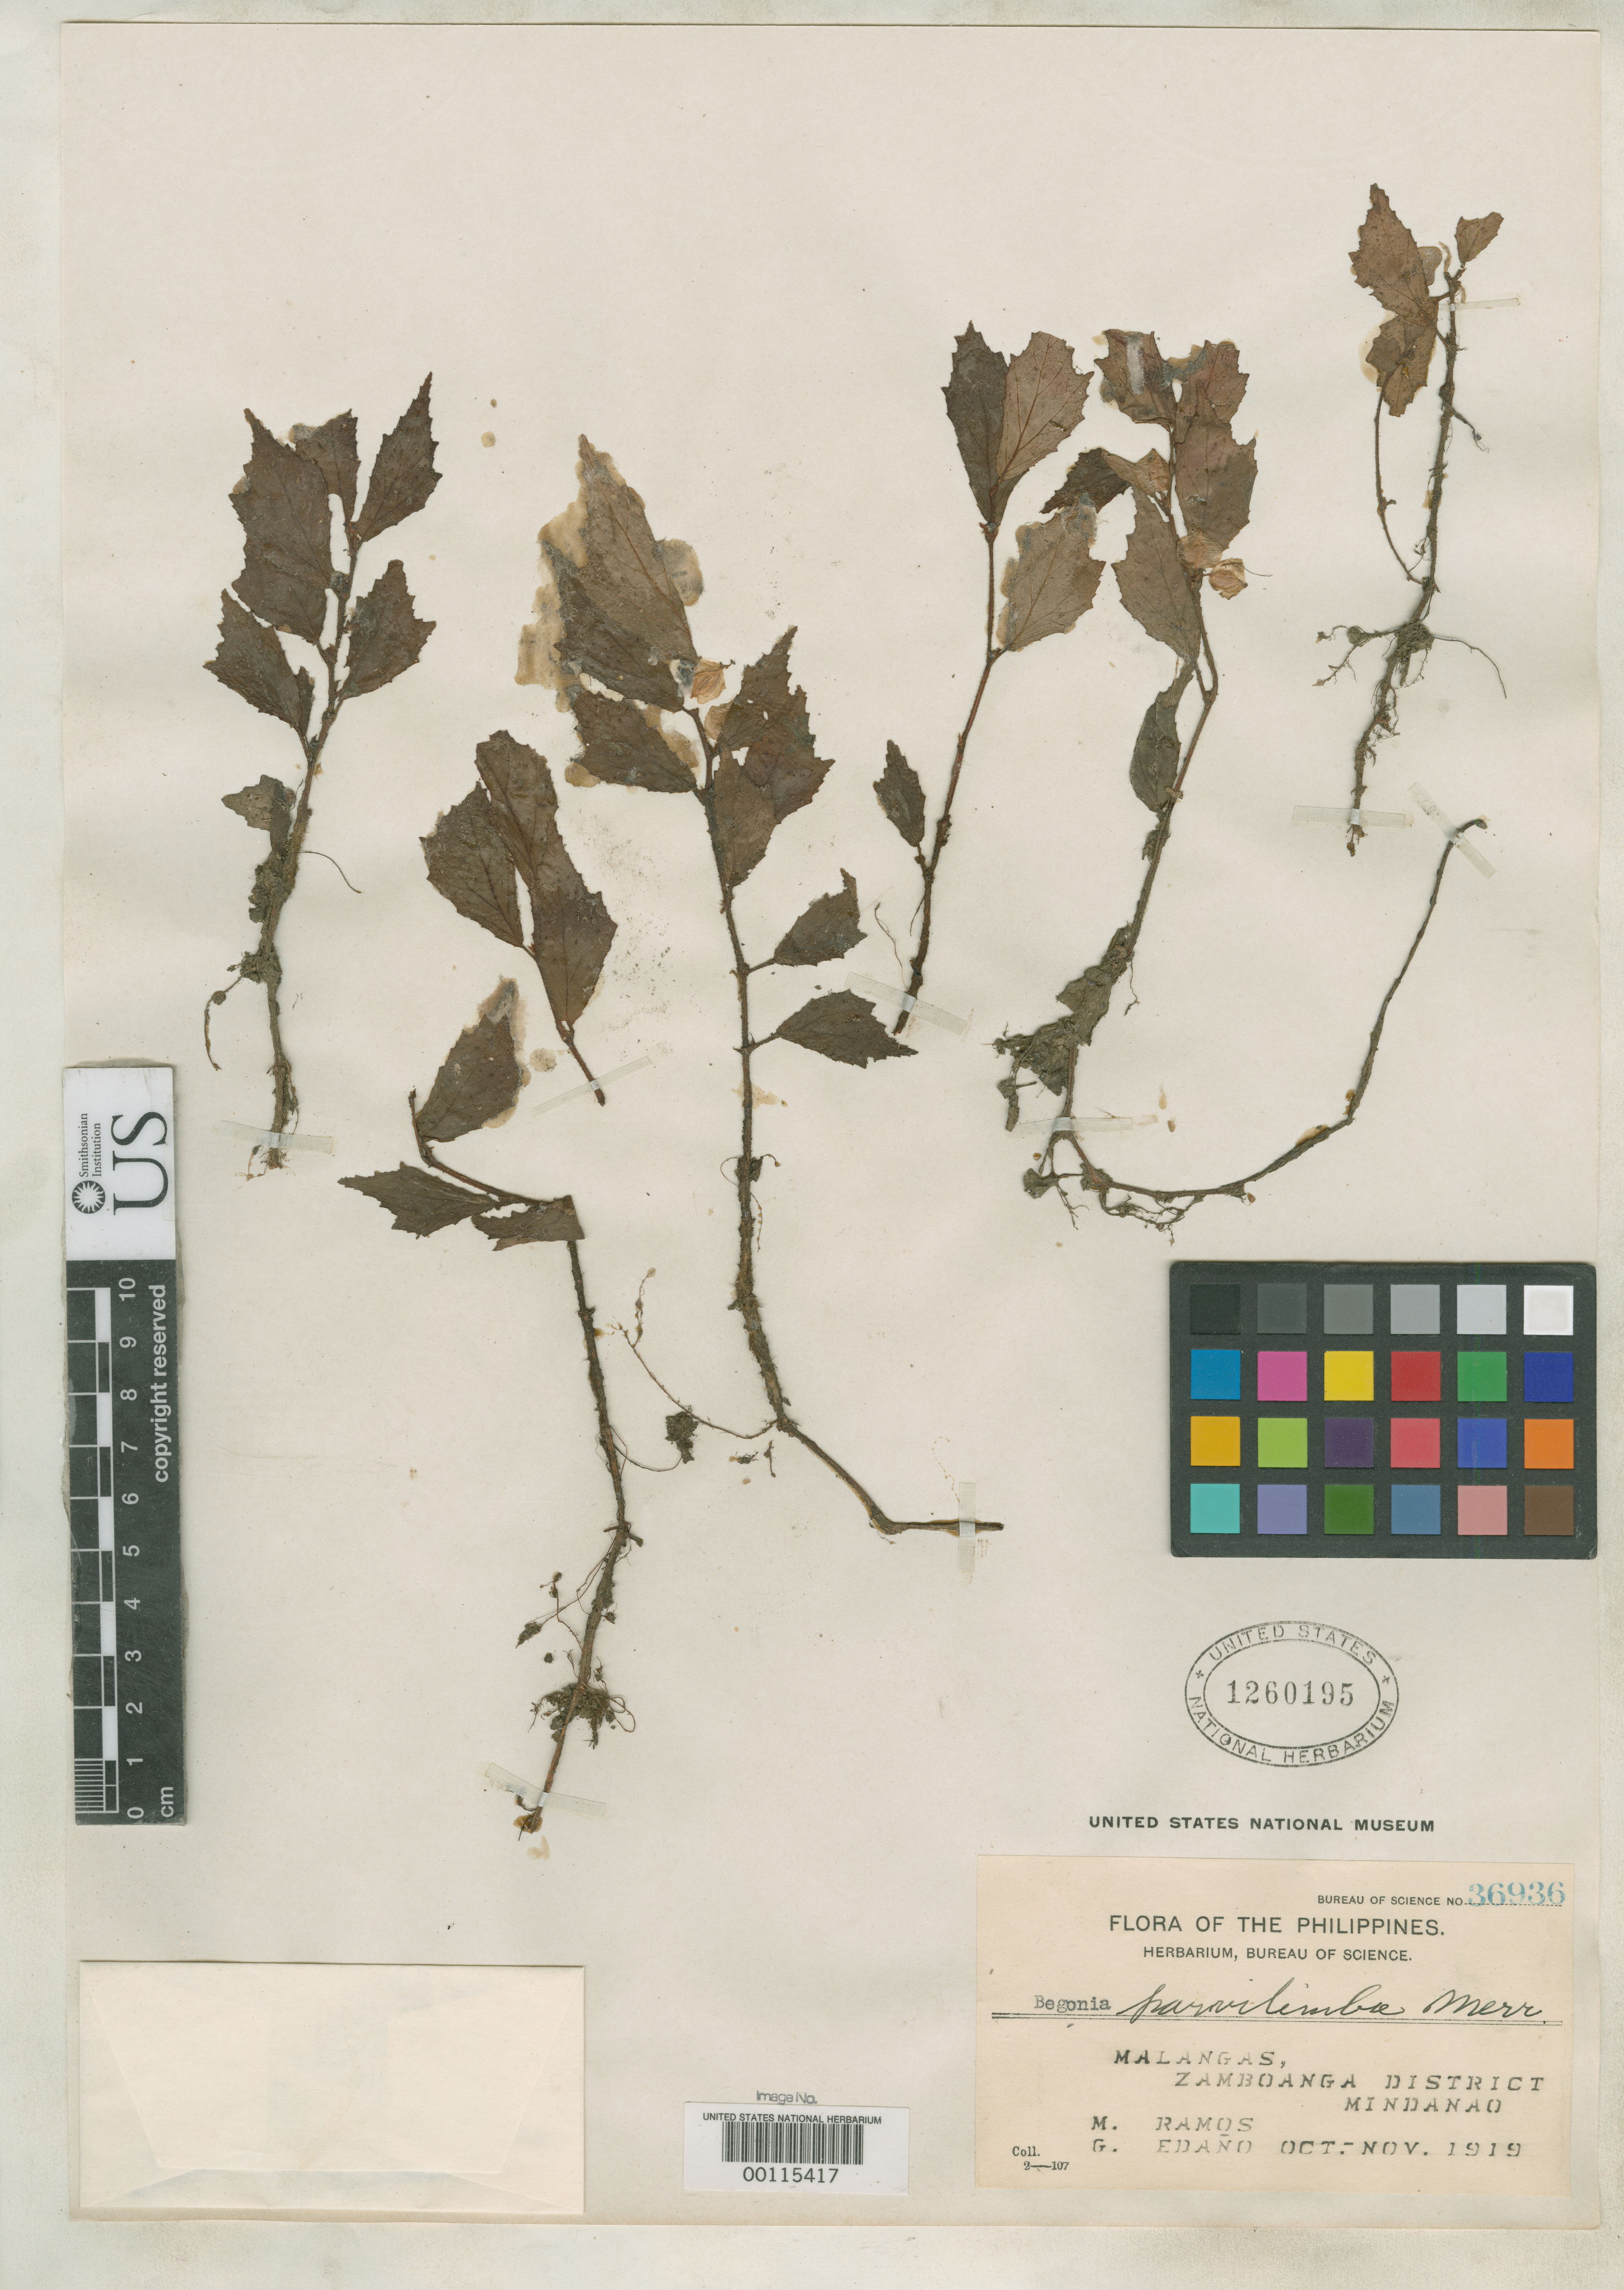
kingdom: Plantae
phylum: Tracheophyta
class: Magnoliopsida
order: Cucurbitales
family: Begoniaceae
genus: Begonia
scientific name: Begonia parvilimba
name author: Merr.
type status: Isotype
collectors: M. Ramos & G. E. Edaño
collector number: Bur. Sci. 36936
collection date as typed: Nov 1919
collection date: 1919-11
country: Philippines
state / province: Zamboanga Peninsula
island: Mindanao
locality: Malangas.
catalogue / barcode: US 1260195